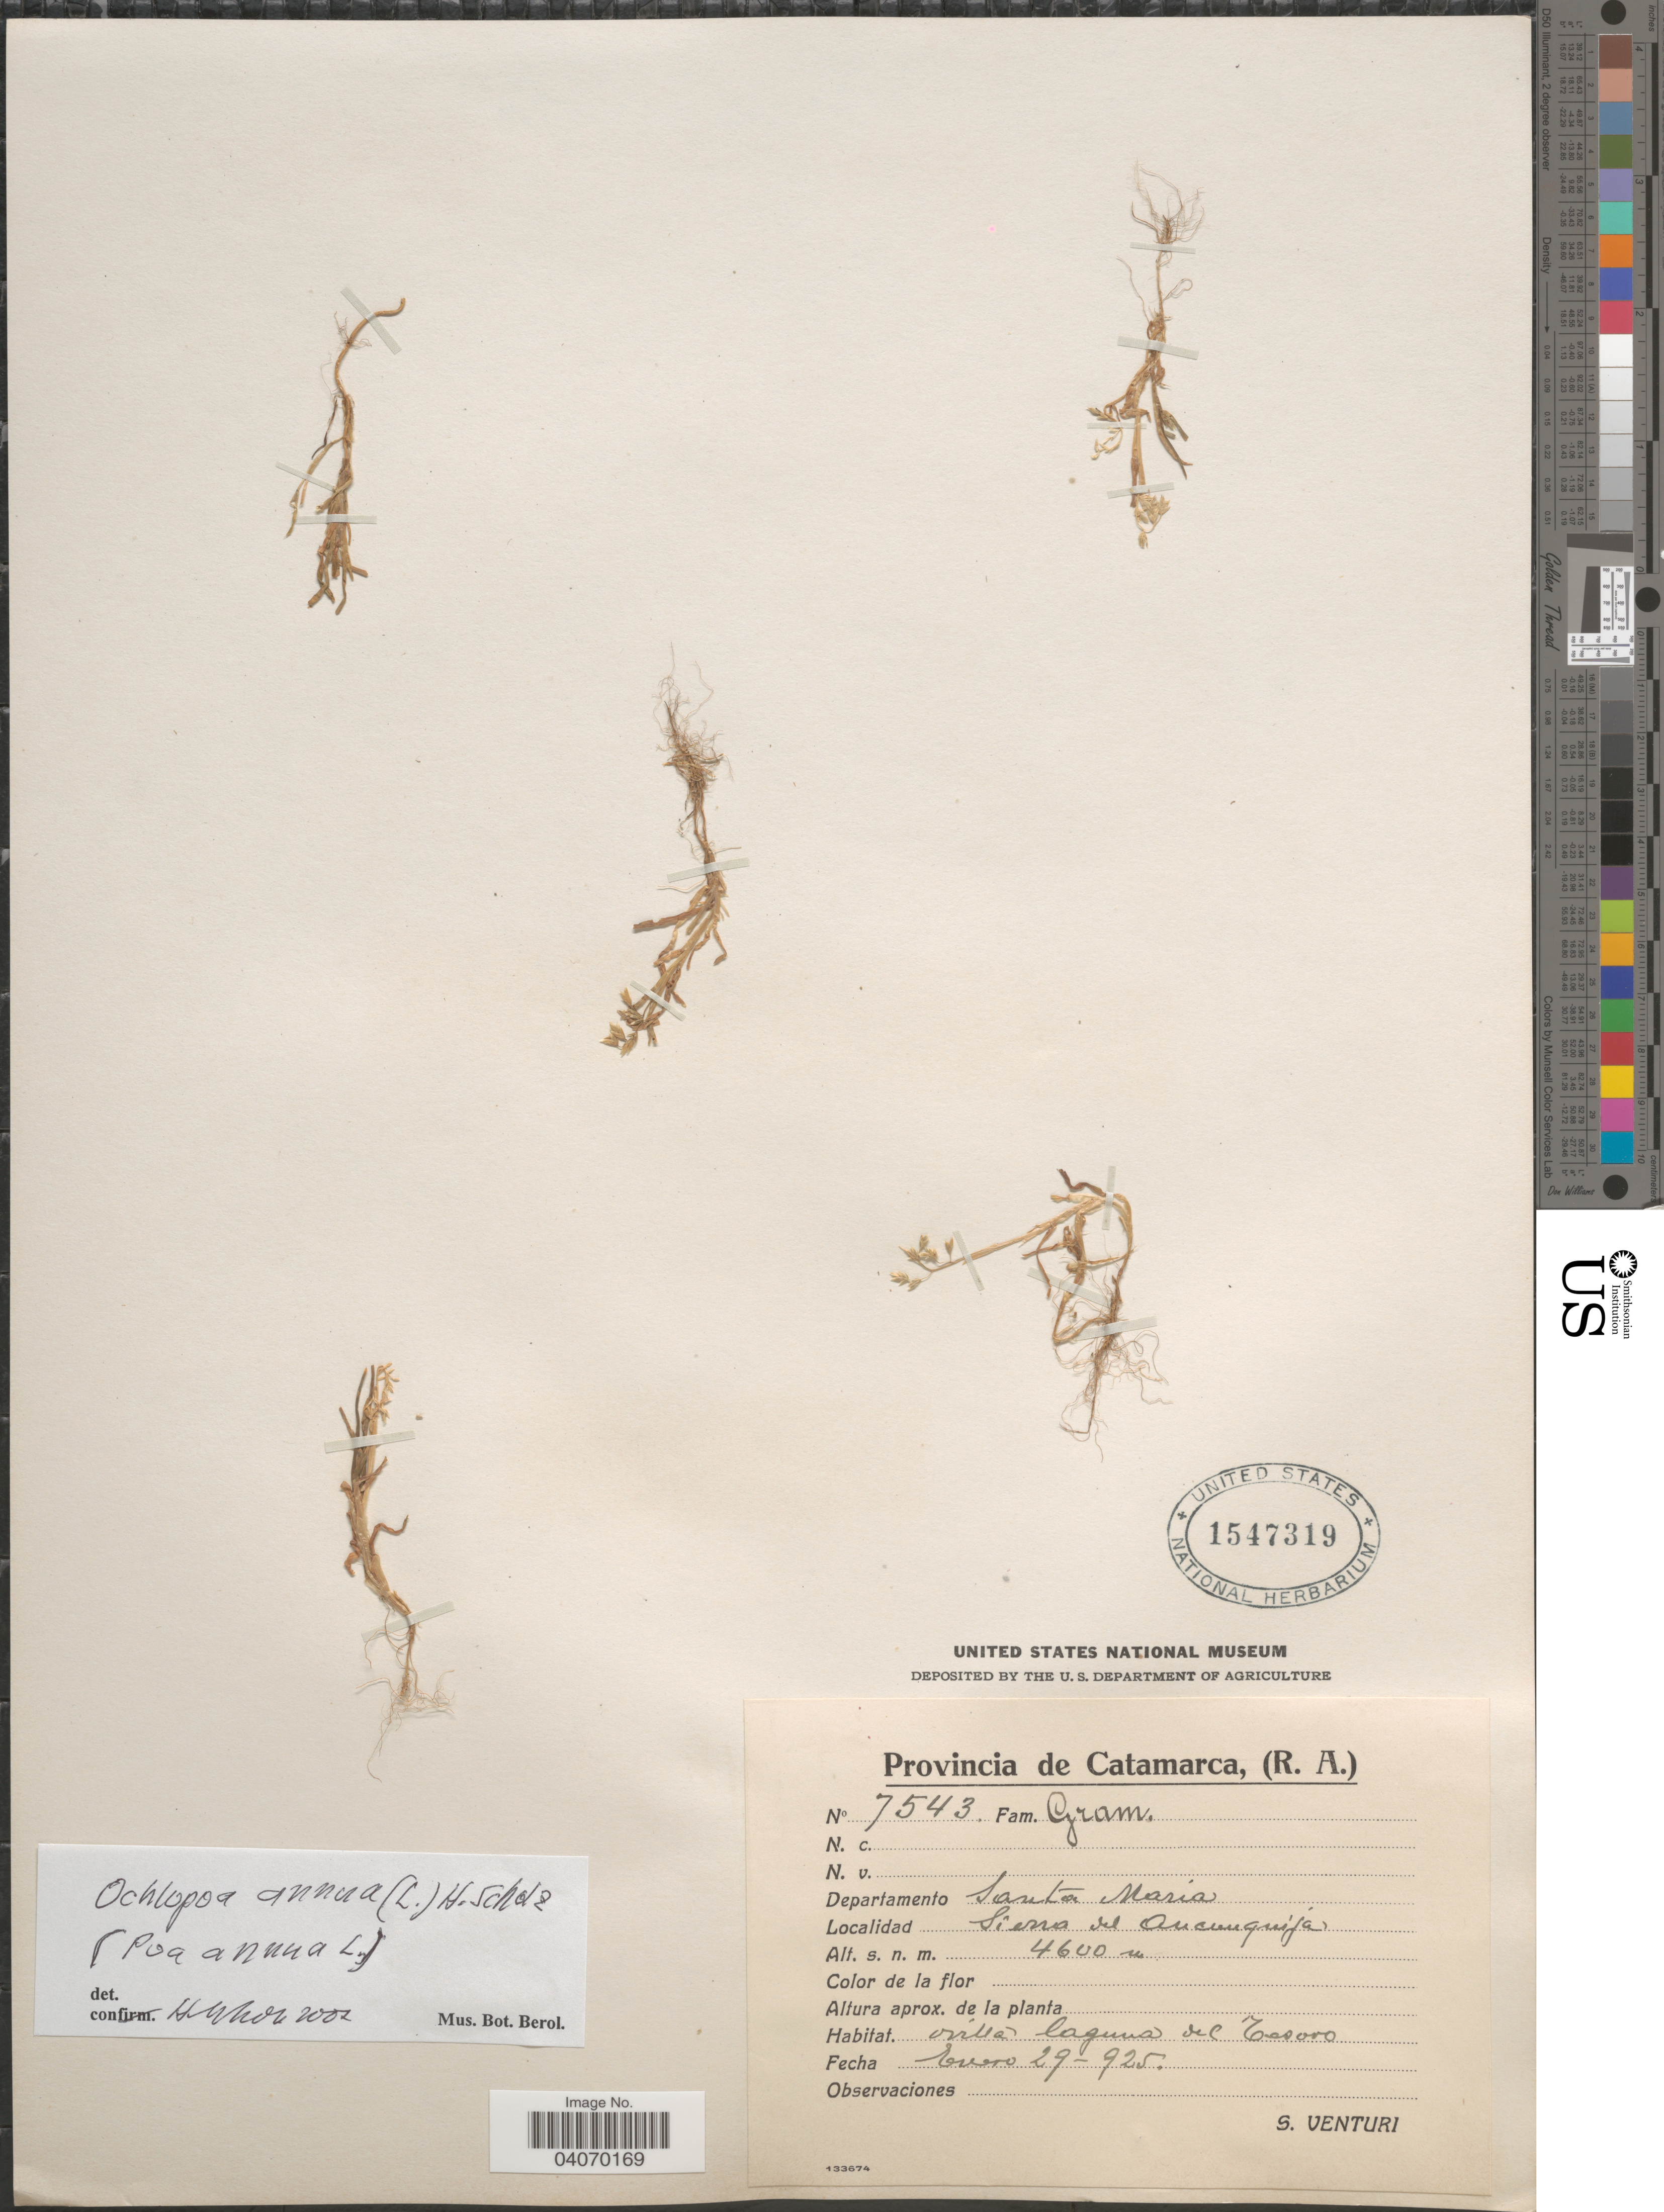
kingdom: Plantae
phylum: Tracheophyta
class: Liliopsida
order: Poales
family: Poaceae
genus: Poa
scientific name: Poa annua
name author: L.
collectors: S. Venturi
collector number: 7543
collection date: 1925-01-29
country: Argentina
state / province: Catamarca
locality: Departamento Santa Maria. Sierra del Aconquija. Orillá laguna del Tosoro.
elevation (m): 4600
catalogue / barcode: US 1547319